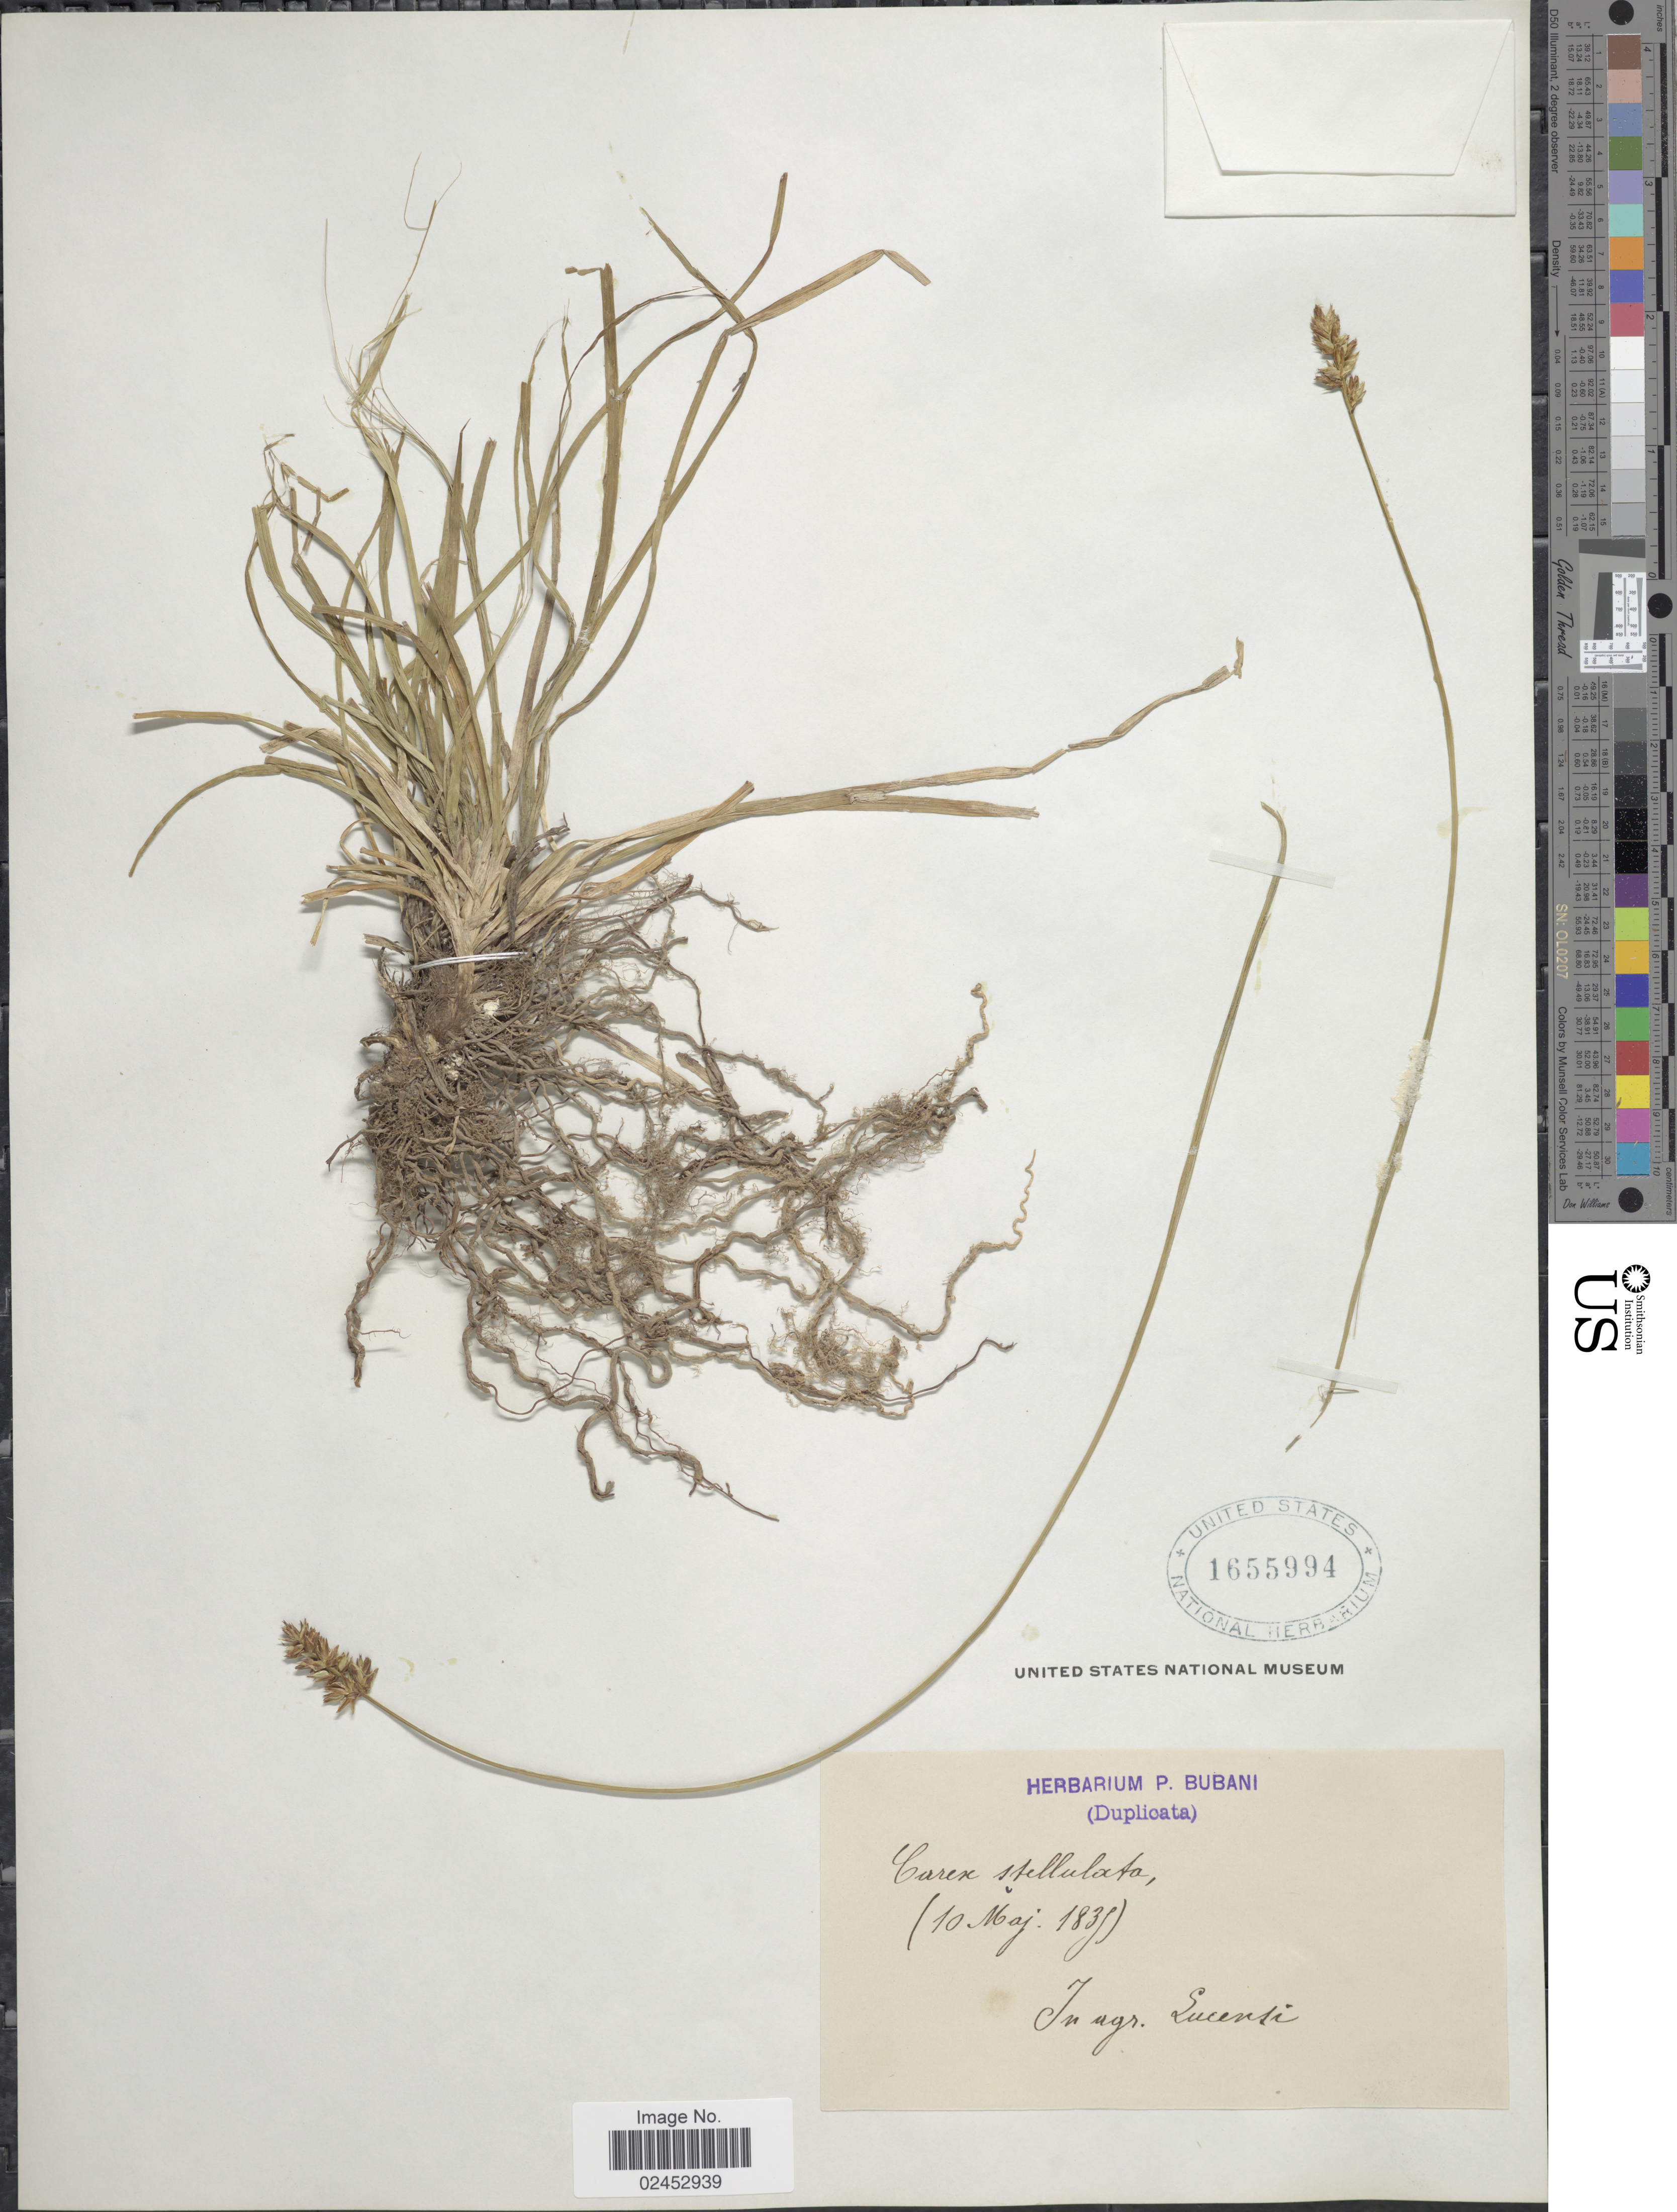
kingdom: Plantae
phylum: Tracheophyta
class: Liliopsida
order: Poales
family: Cyperaceae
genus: Carex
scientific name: Carex echinata subsp. echinata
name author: Murray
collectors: ex herb. P. Bubani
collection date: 1839-05-10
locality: In agr. Lucenti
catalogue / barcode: US 1655994